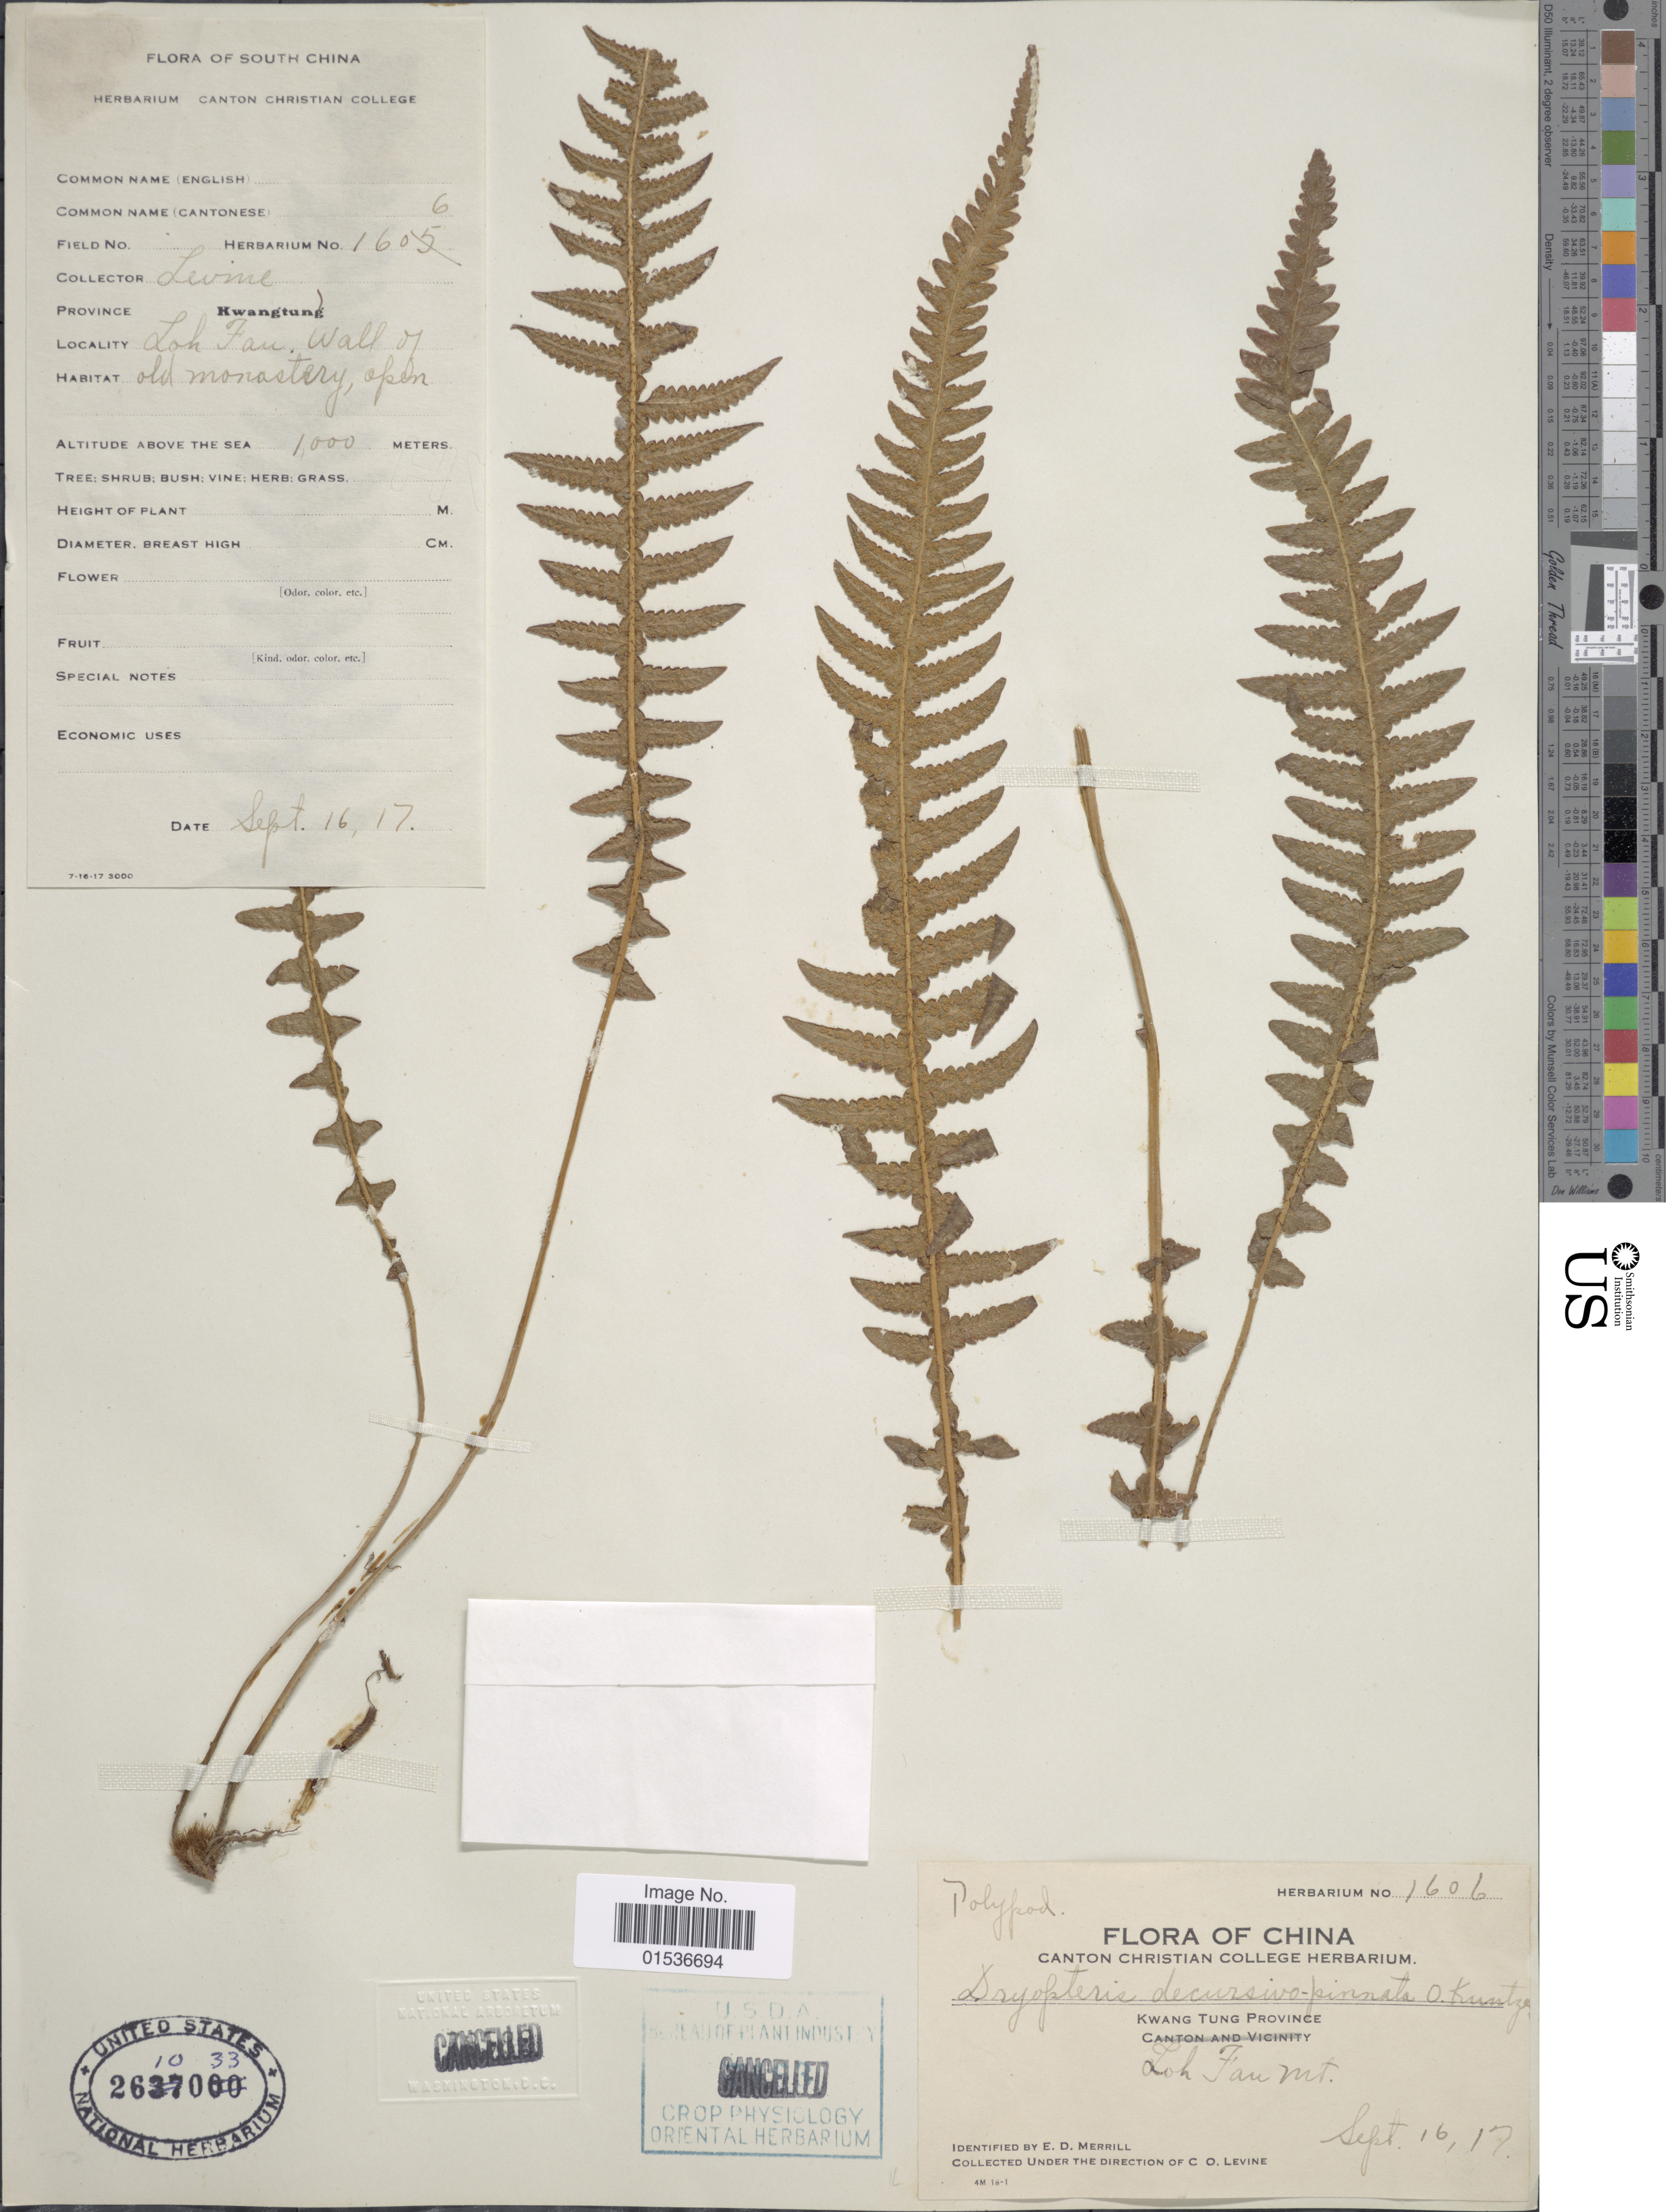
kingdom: Plantae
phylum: Tracheophyta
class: Polypodiopsida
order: Polypodiales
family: Thelypteridaceae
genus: Phegopteris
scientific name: Phegopteris decursivepinnata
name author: (H.C. Hall) Fée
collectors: C. O. Levine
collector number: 1606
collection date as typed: Transcribed d/m/y: 16/9/17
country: China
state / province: Guangdong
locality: China. Kwang Tung Province, Loh Fau Mt.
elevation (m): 1000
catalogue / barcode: US 2610033